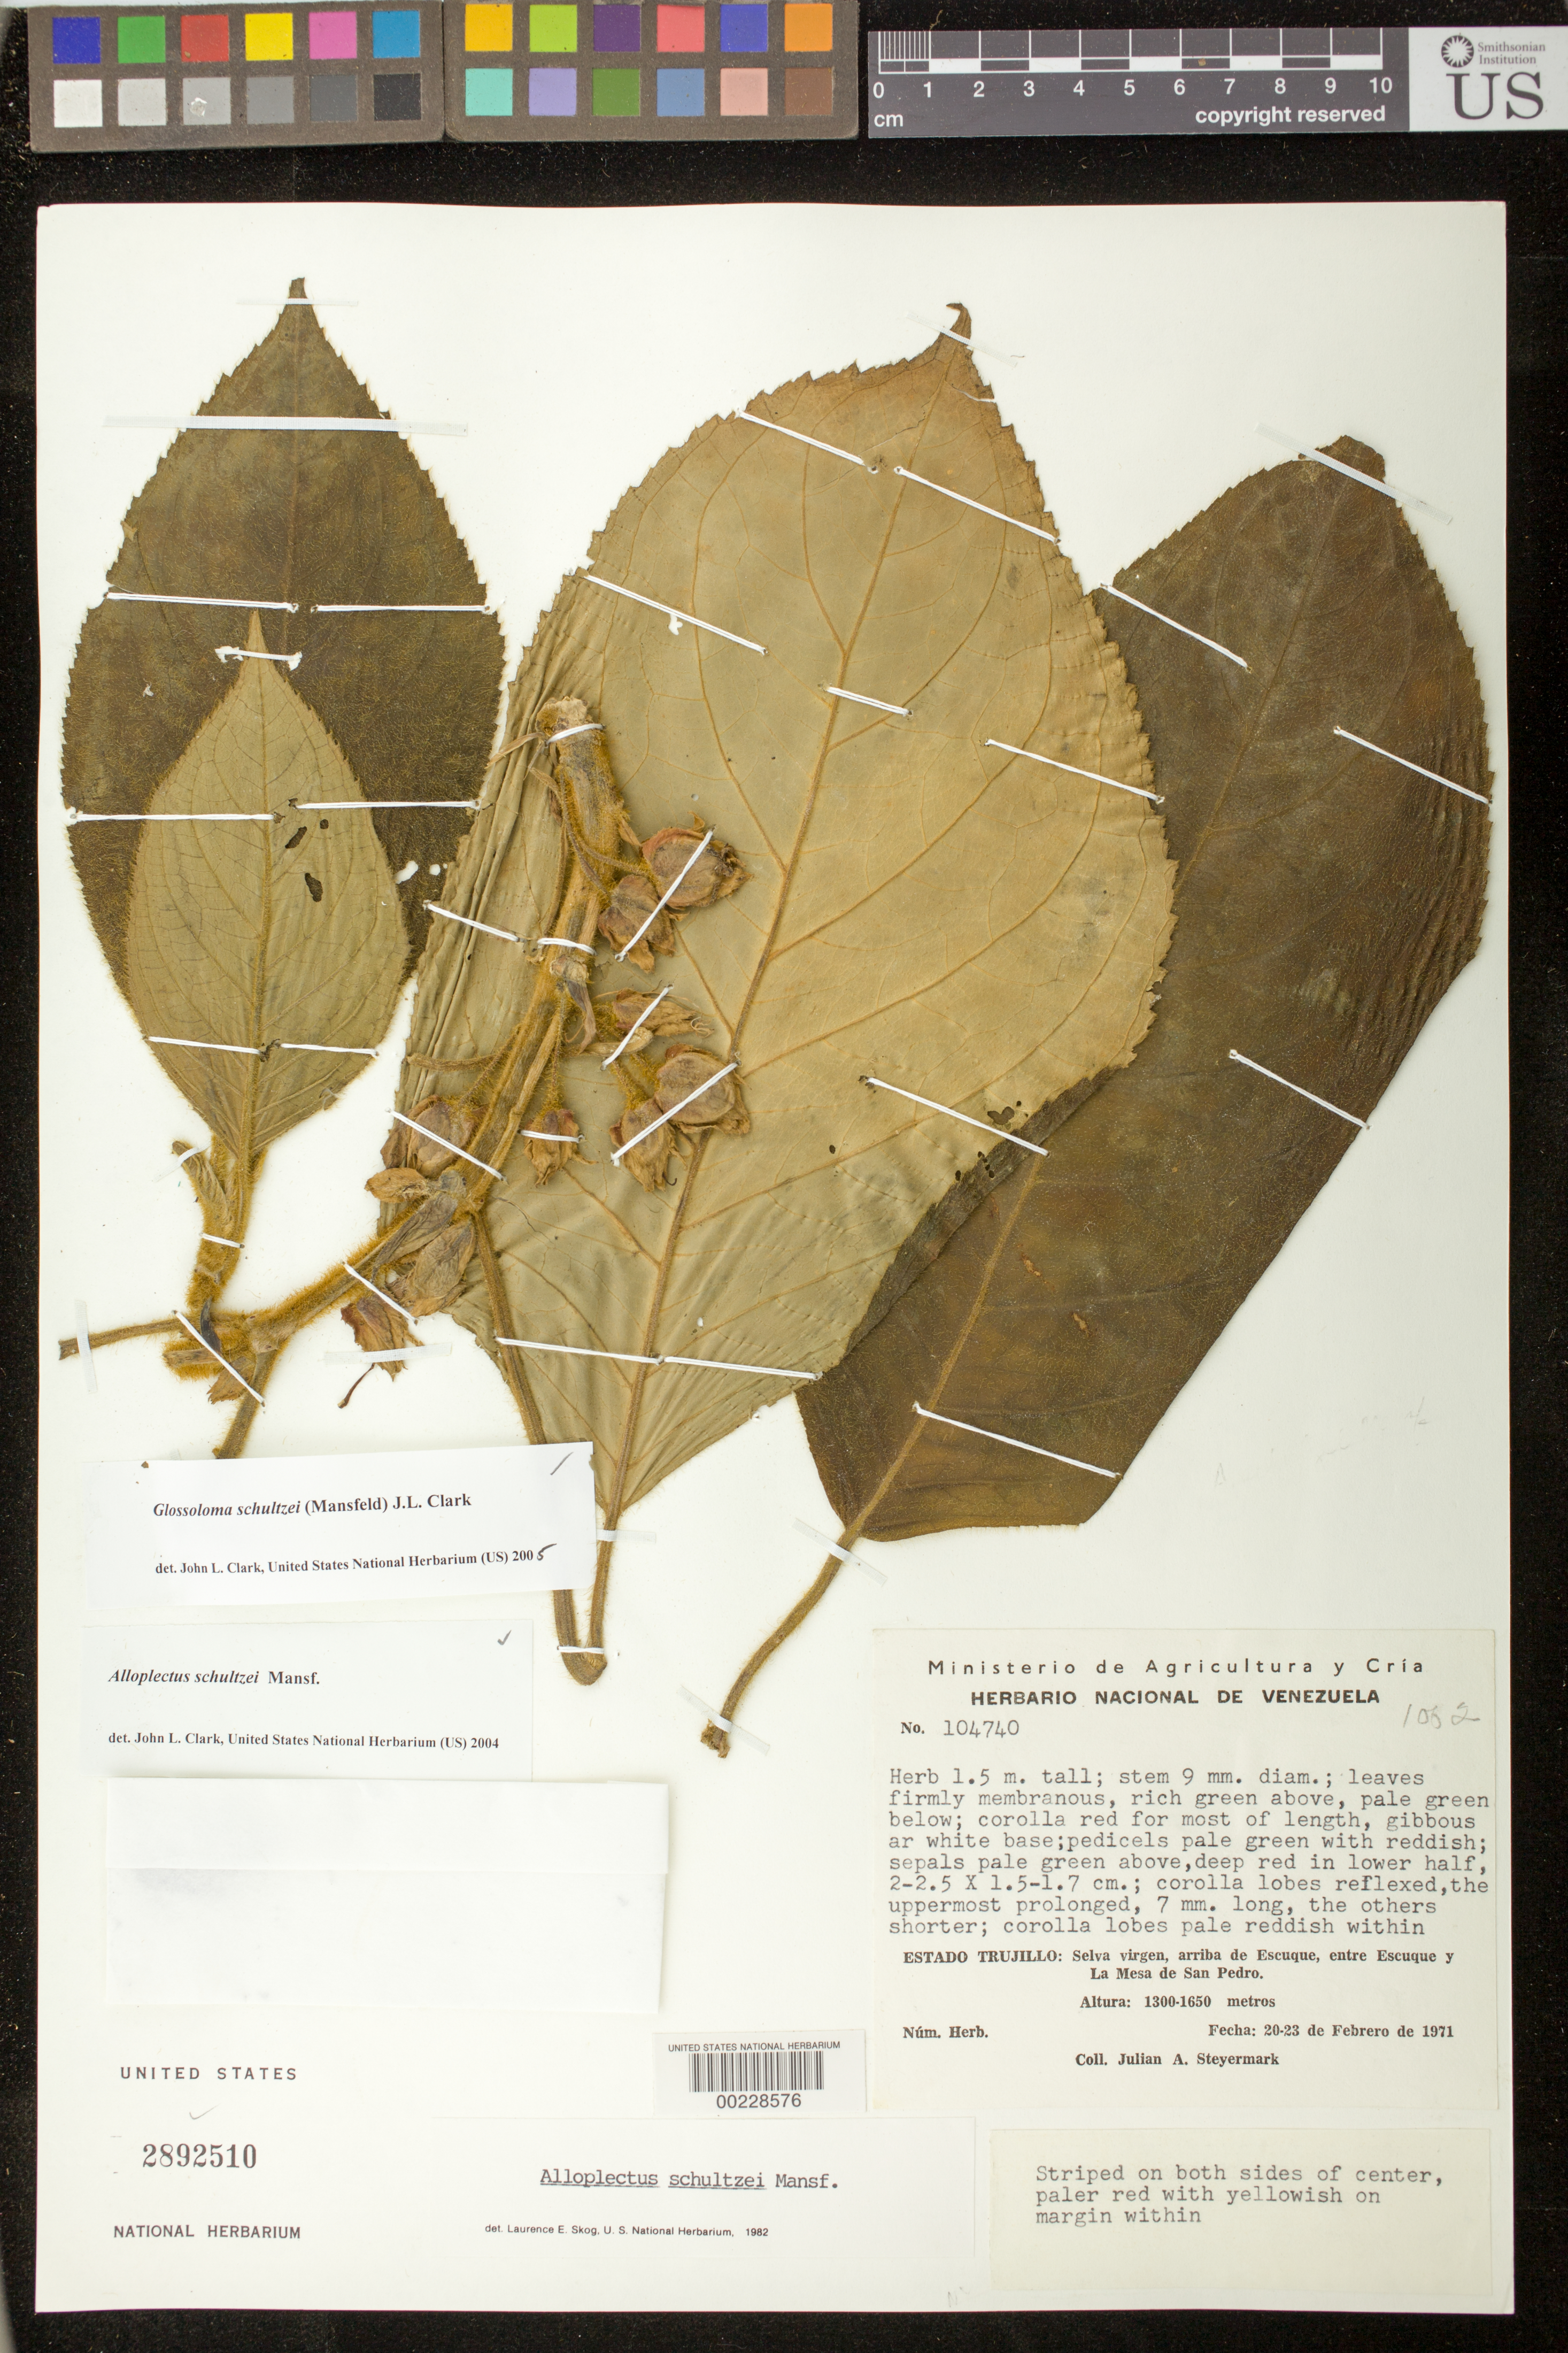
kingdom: Plantae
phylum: Tracheophyta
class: Magnoliopsida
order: Lamiales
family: Gesneriaceae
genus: Glossoloma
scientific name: Glossoloma schultzei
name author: (Mansf.) J.L. Clark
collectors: J. Steyermark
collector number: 104740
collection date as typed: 20-23 Feb 1971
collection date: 1971-02-20/1971-02-23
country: Venezuela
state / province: Trujillo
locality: Above Escuque, between Escuque and La Mesa de San Pedro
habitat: Virgin forest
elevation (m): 1300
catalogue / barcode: US 2892510